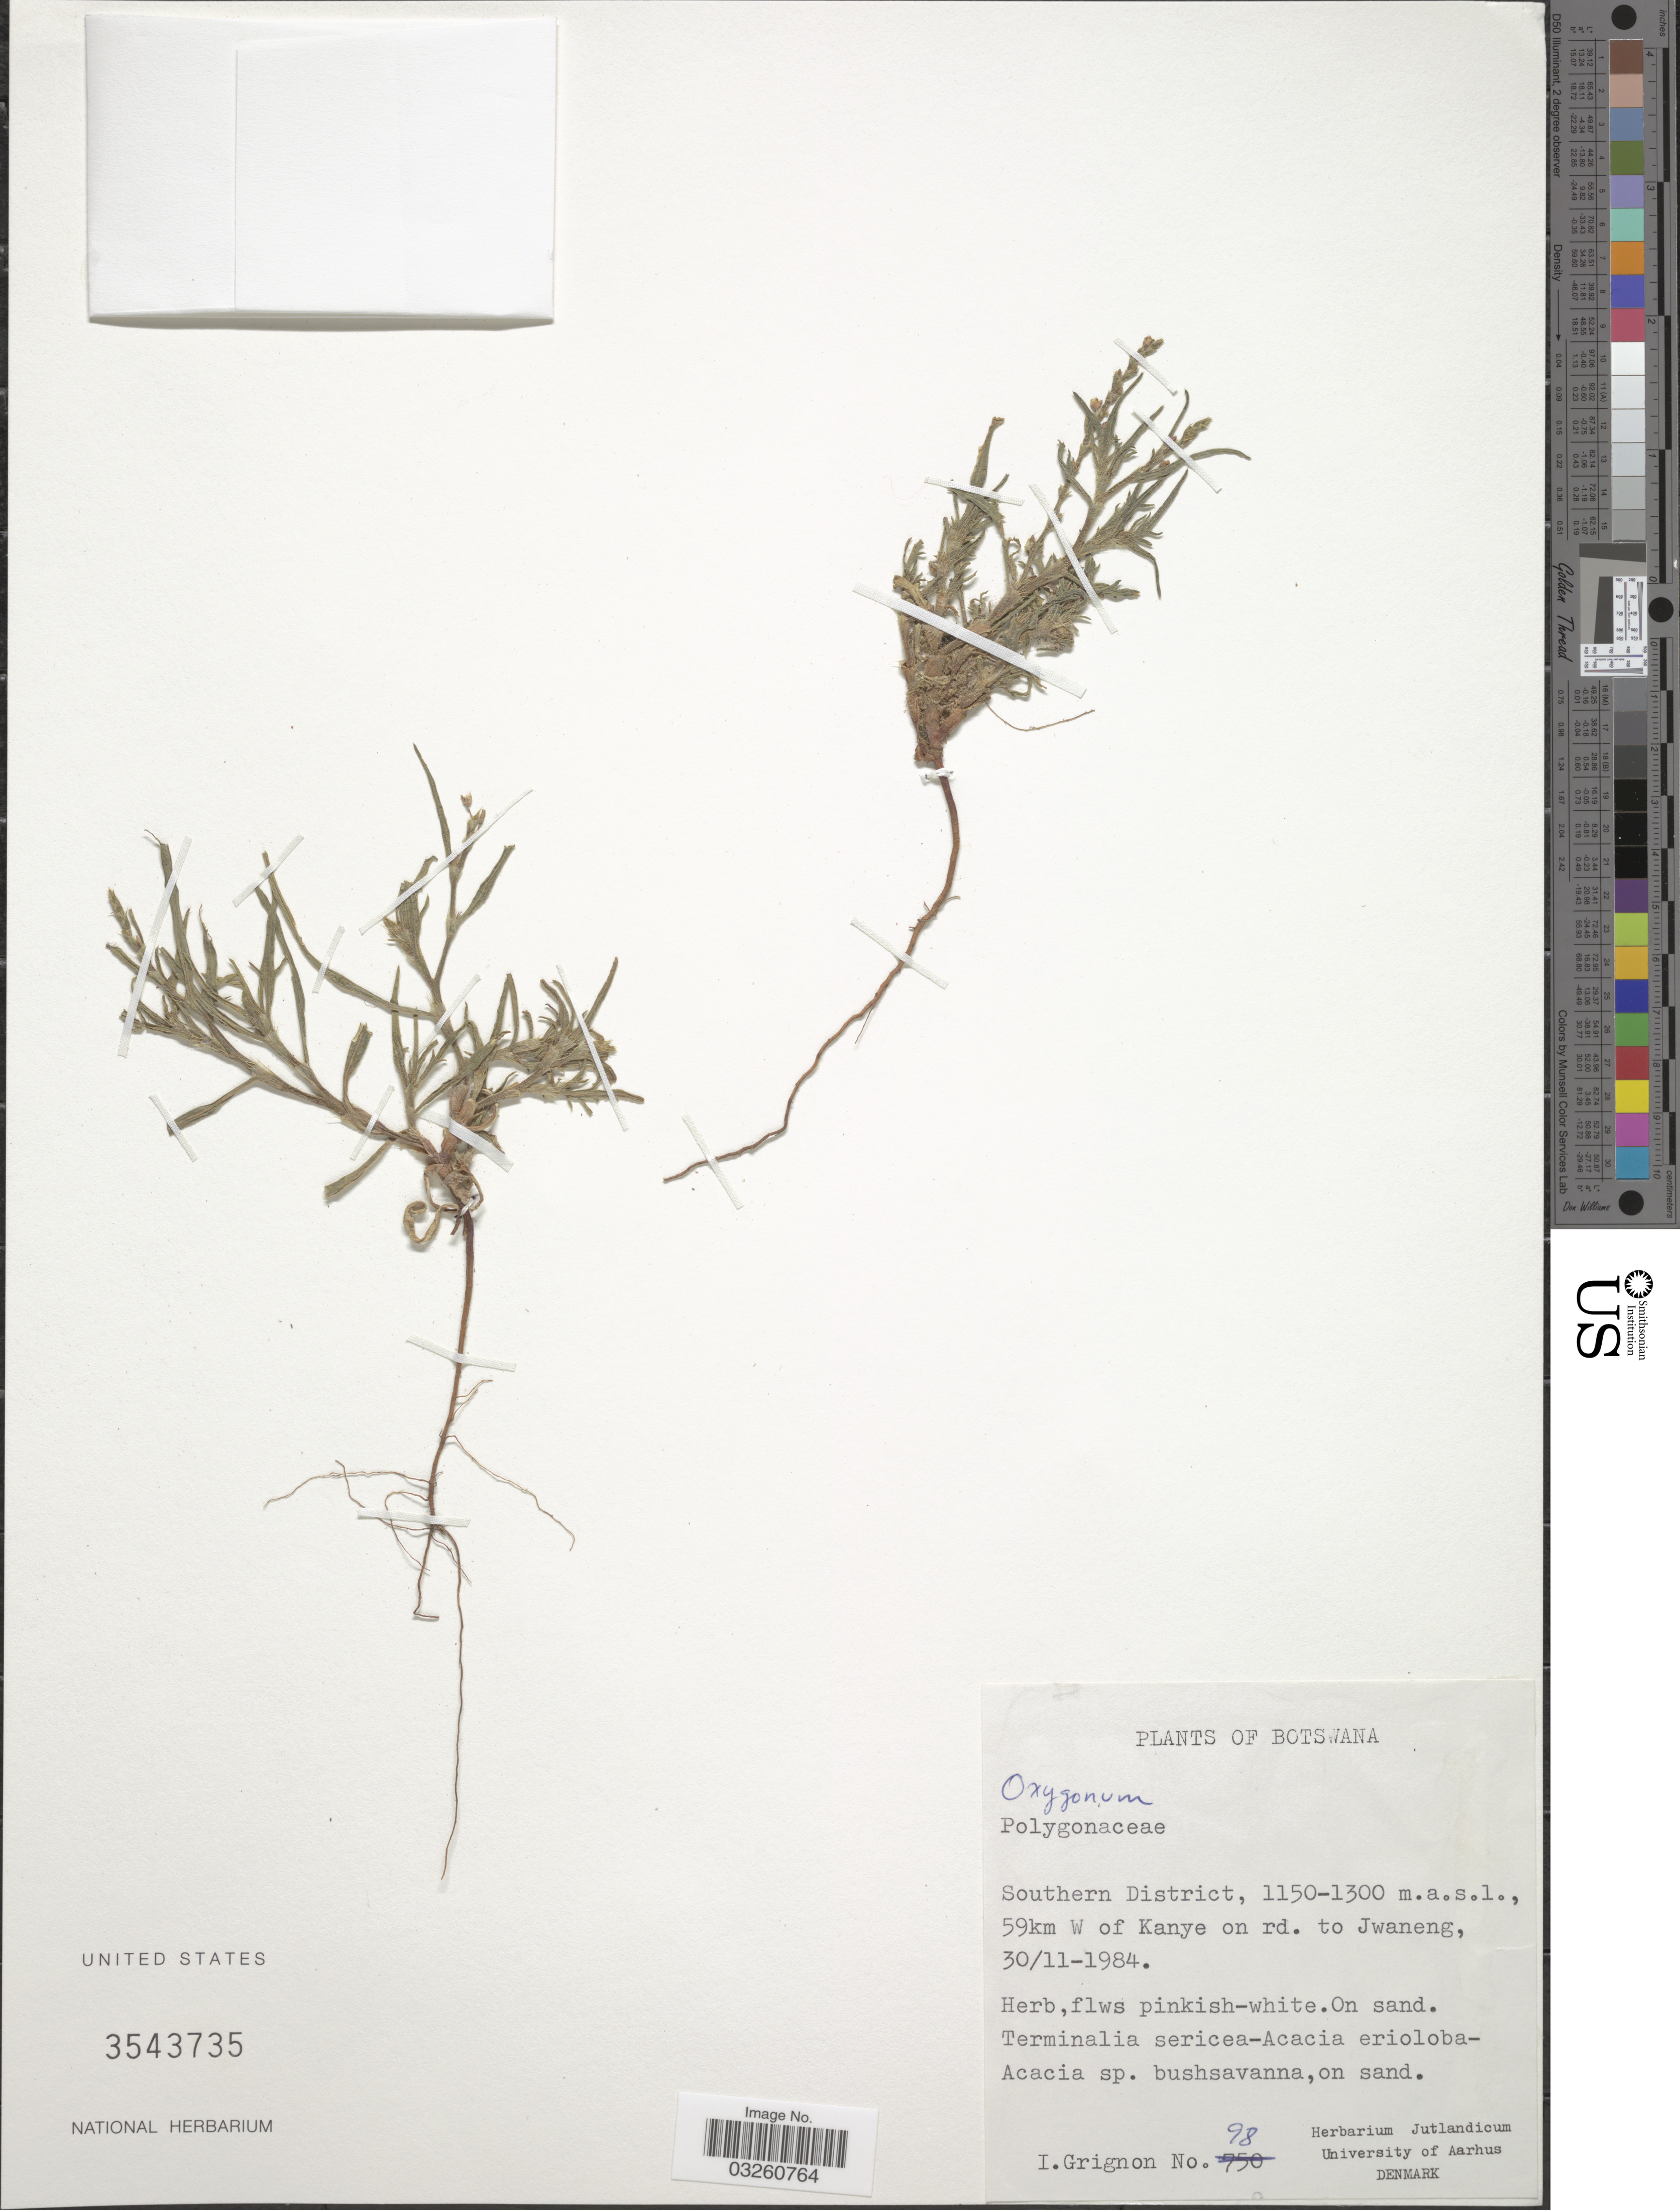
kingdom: Plantae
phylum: Tracheophyta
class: Magnoliopsida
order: Caryophyllales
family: Polygonaceae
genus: Oxygonum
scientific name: Oxygonum sp.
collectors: I. Grignon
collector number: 98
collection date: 1984-11-30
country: Botswana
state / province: Southern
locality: Southern District, 59km W of Kanye on rd. to Jwaneng.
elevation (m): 1150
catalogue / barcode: US 3543735